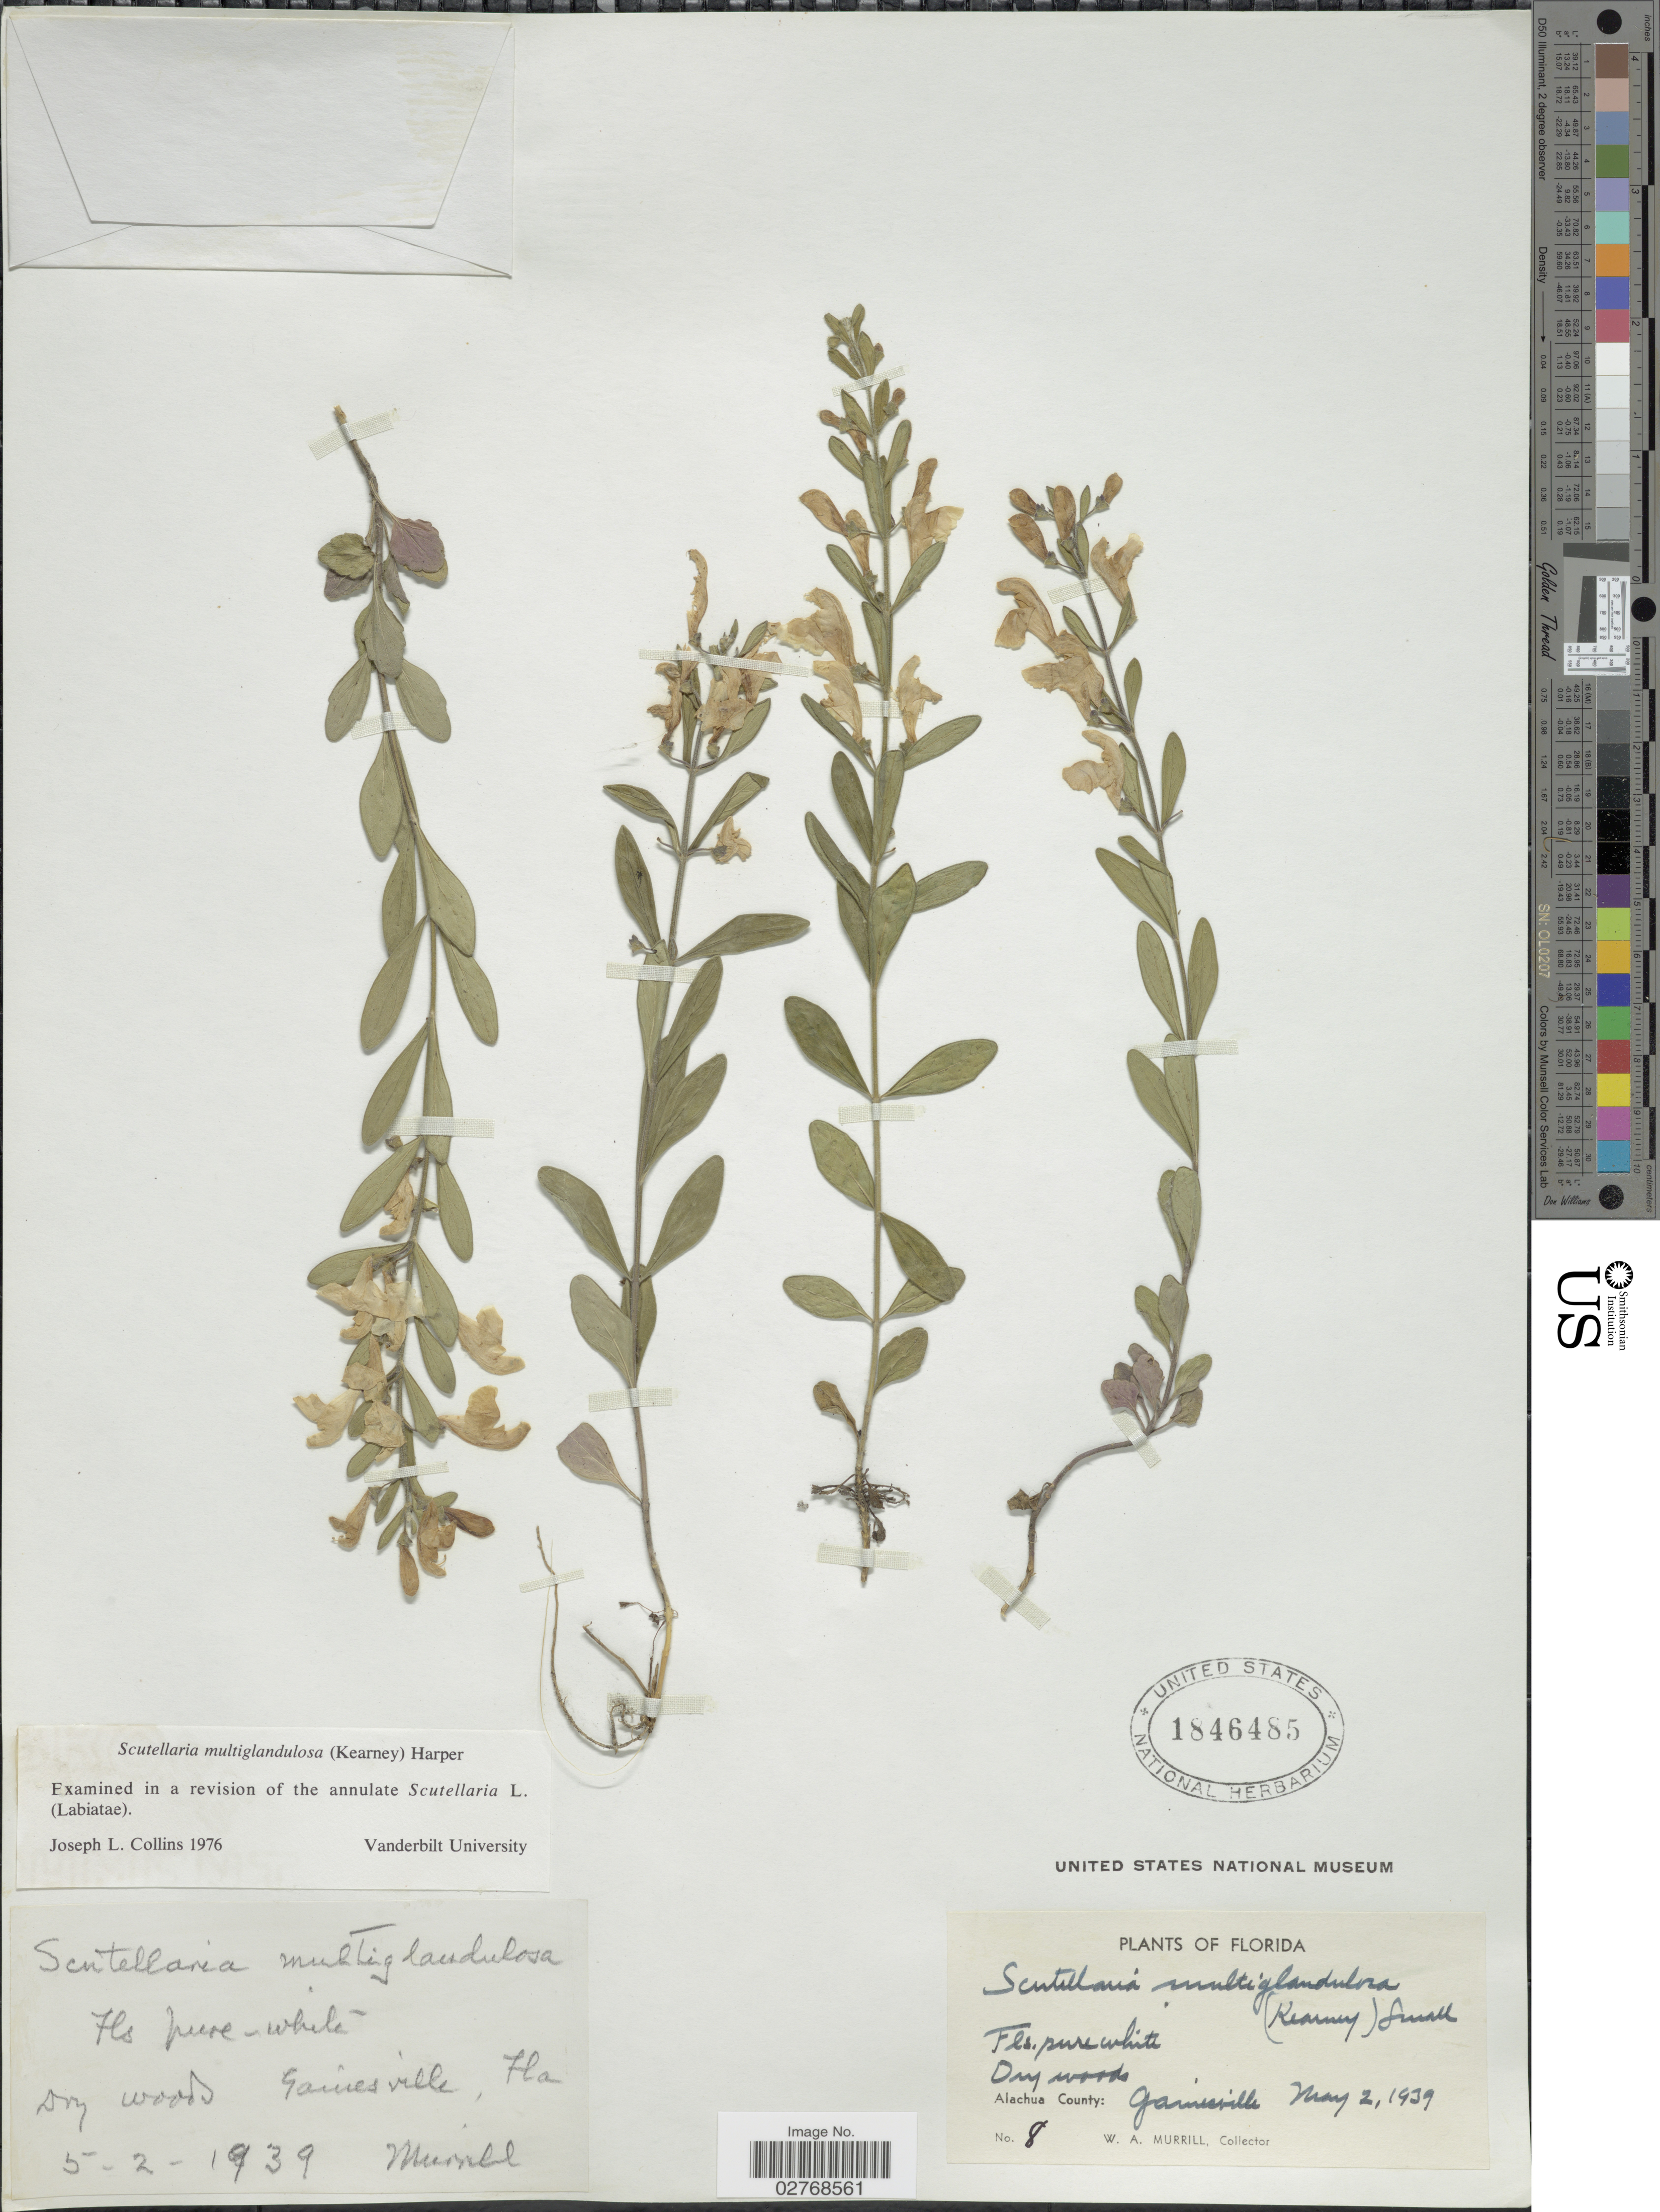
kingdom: Plantae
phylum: Tracheophyta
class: Magnoliopsida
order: Lamiales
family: Lamiaceae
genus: Scutellaria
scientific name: Scutellaria multiglandulosa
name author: (Kearney) Small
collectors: W. A. Murrill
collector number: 8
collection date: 1939-05-02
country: United States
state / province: Florida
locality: Alachua County: Gainesville.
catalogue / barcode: US 1846485